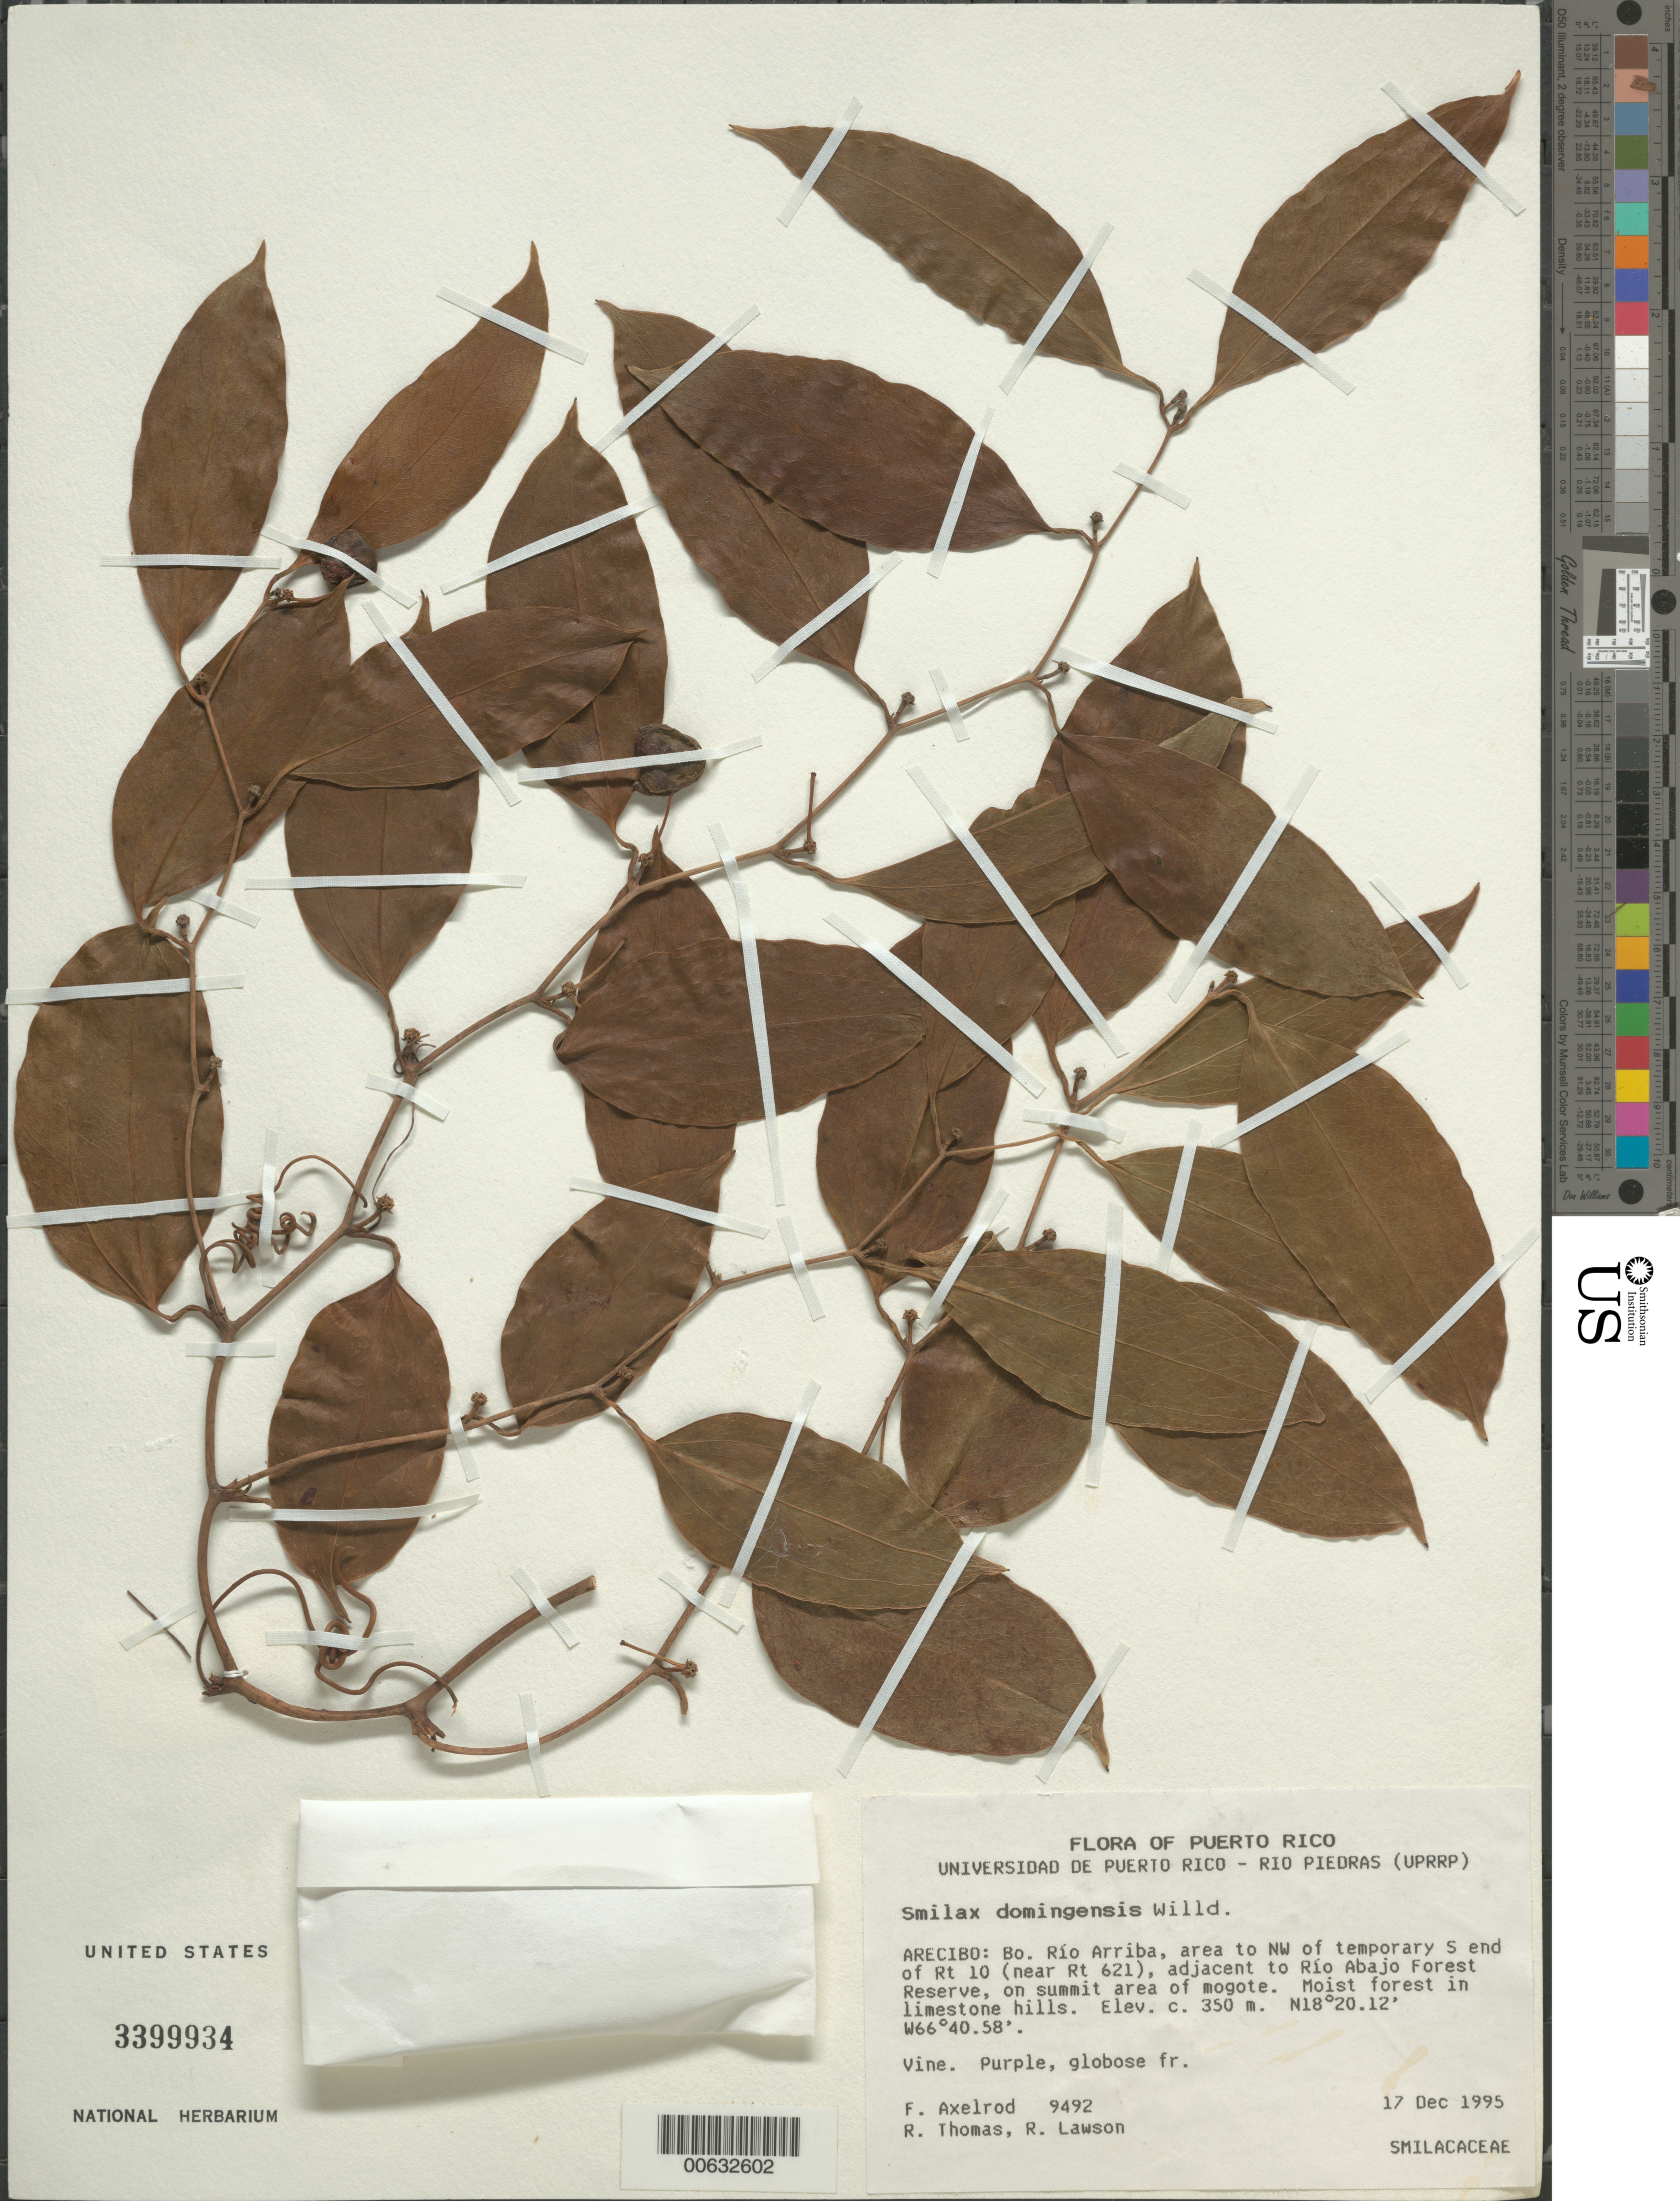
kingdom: Plantae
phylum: Tracheophyta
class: Liliopsida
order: Liliales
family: Smilacaceae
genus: Smilax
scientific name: Smilax domingensis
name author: Willd.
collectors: F. S. Axelrod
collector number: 9492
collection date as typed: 17 Dec 1995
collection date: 1995-12-17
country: Puerto Rico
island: Greater Antilles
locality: Arecibo: Bo. Río Arriba, area to NW of temporary S end of Rt. 10 (near Rt 621), adjacent to Río Abajo Forest Reserve, on summit area of mogote.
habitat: Moist forest in limestone hills.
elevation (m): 350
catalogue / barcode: US 3399934